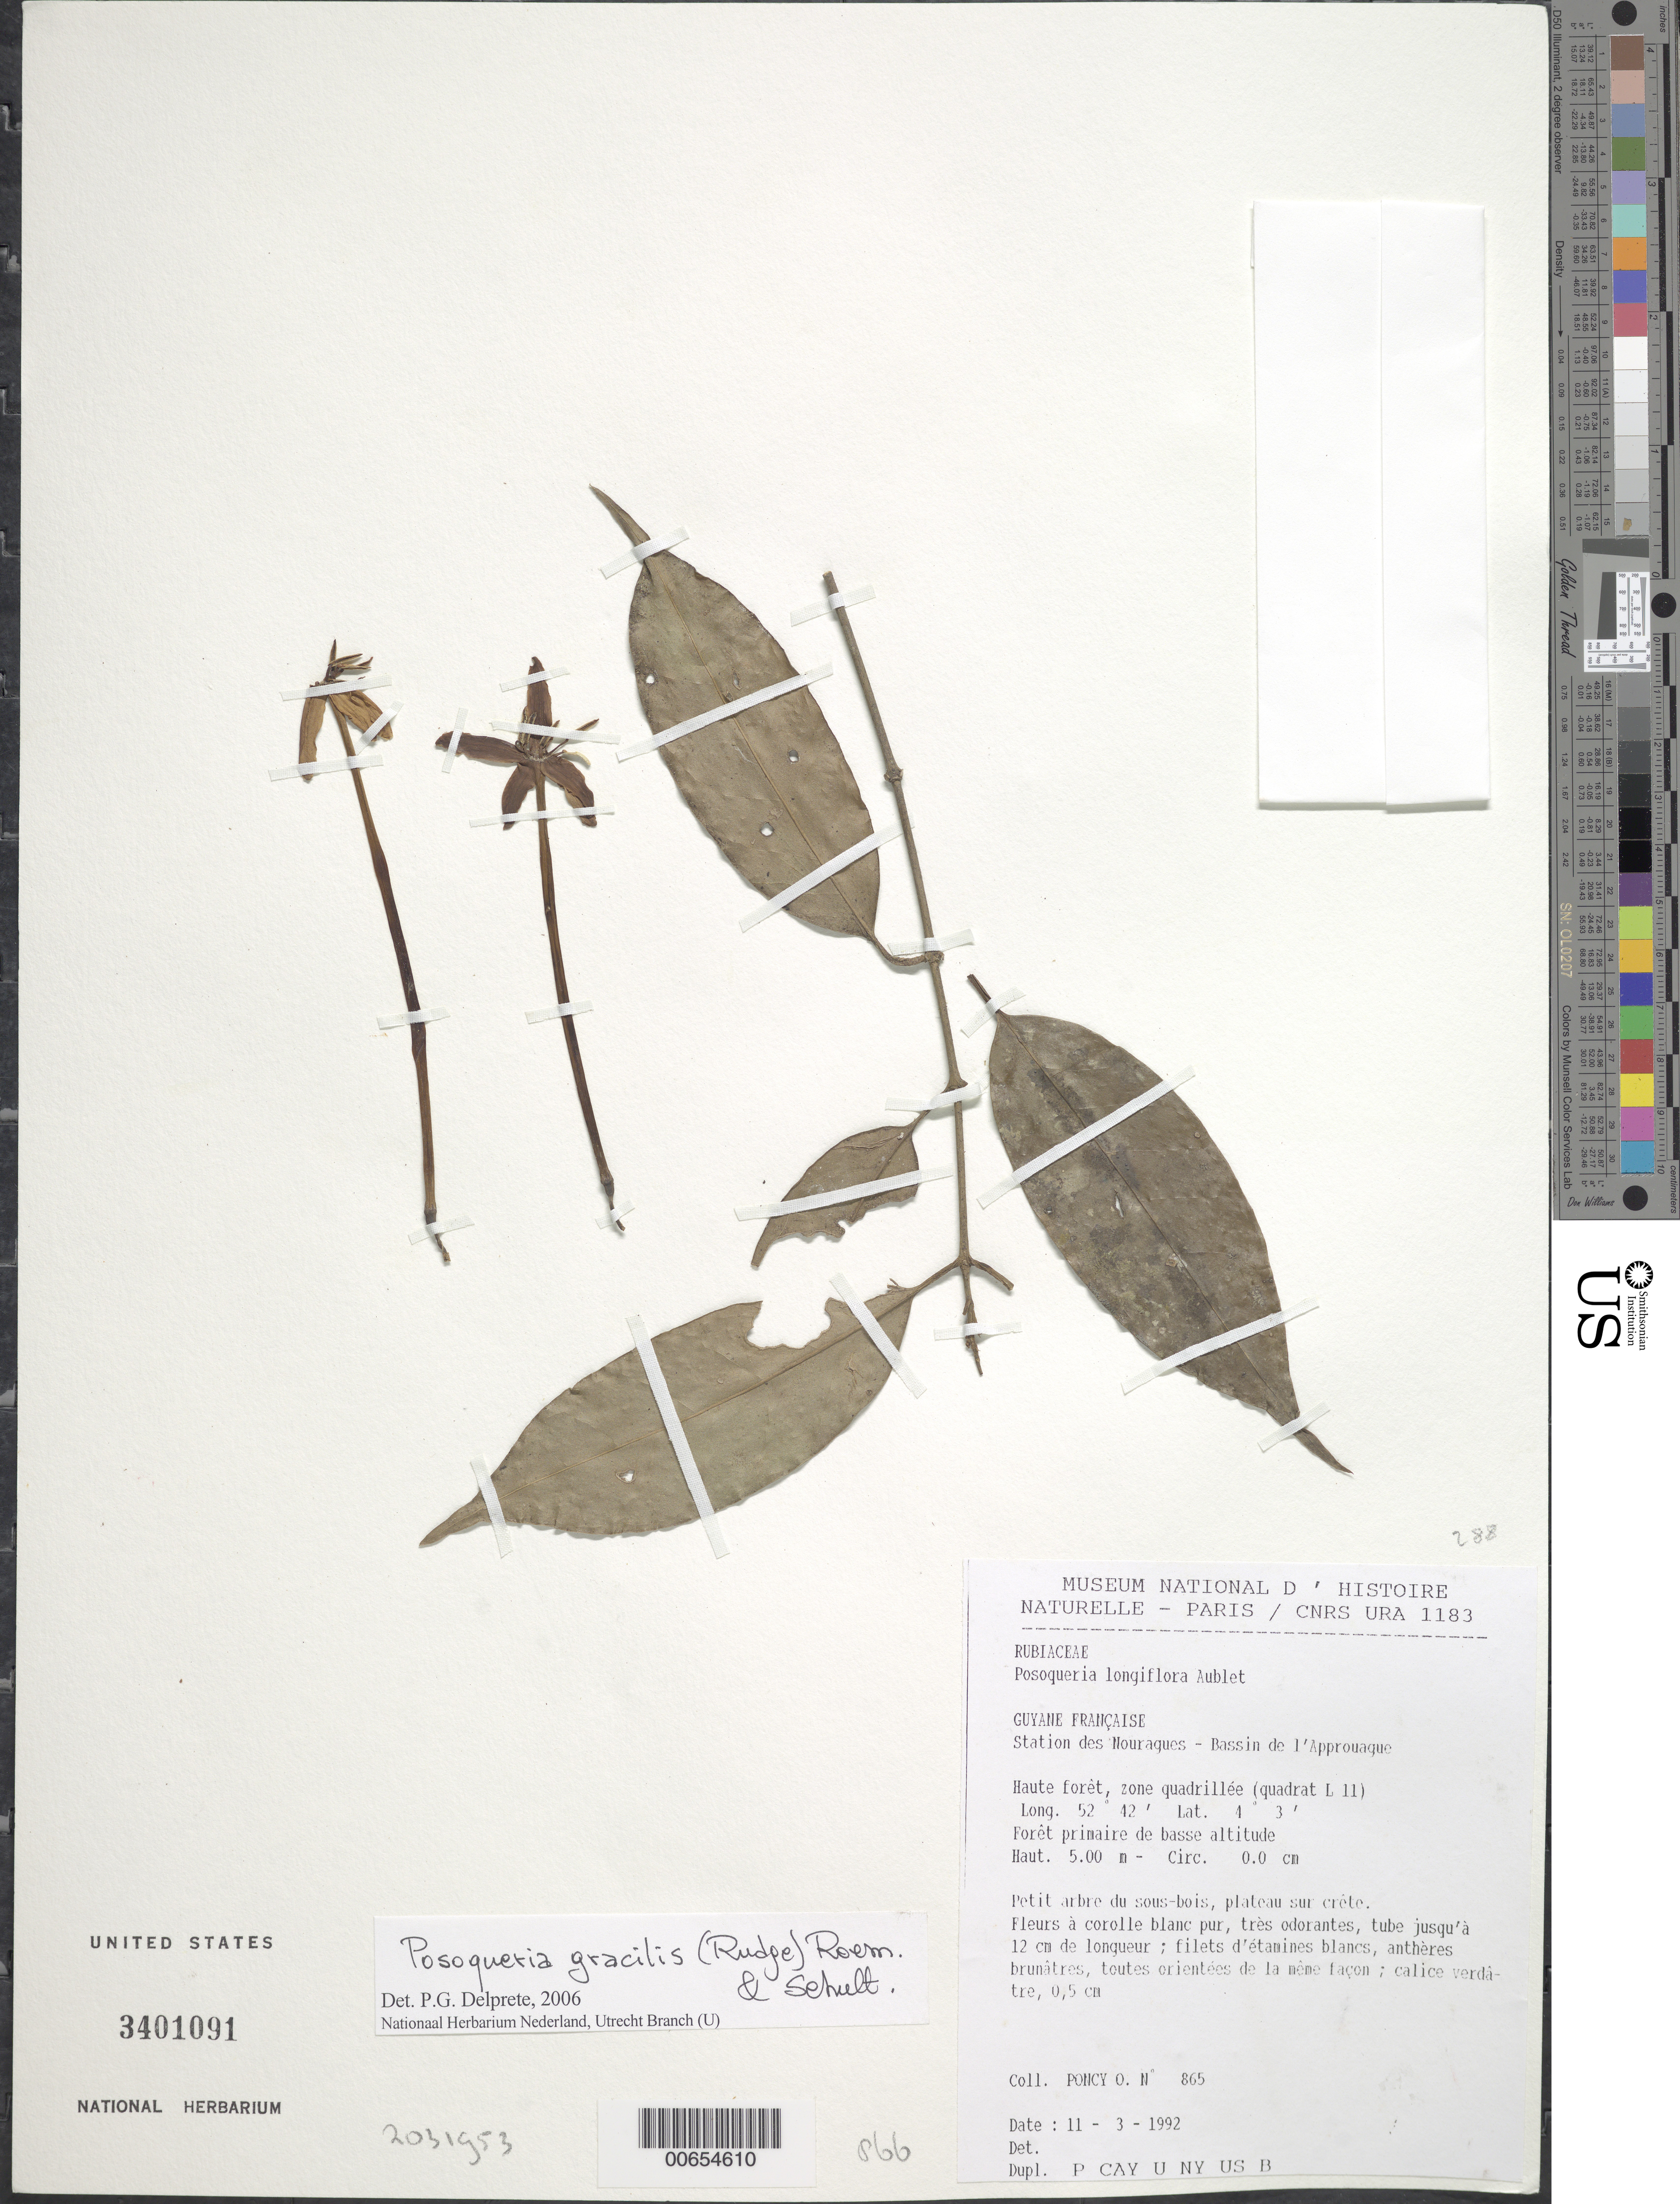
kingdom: Plantae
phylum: Tracheophyta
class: Magnoliopsida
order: Gentianales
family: Rubiaceae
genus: Posoqueria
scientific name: Posoqueria gracilis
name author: Roem. & Schult.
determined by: Delprete, P. G., Herb. de Guyane Cay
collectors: O. Poncy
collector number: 865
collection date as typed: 11-Mar-92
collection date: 1992-03-11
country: French Guiana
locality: Station des Nouragues, Bassin de l'Approuague, Arataye; zone quadrille (quadrat L 11)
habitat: Low primary forest; sous-bois, plateau sur crete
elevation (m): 100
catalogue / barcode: US 3401091